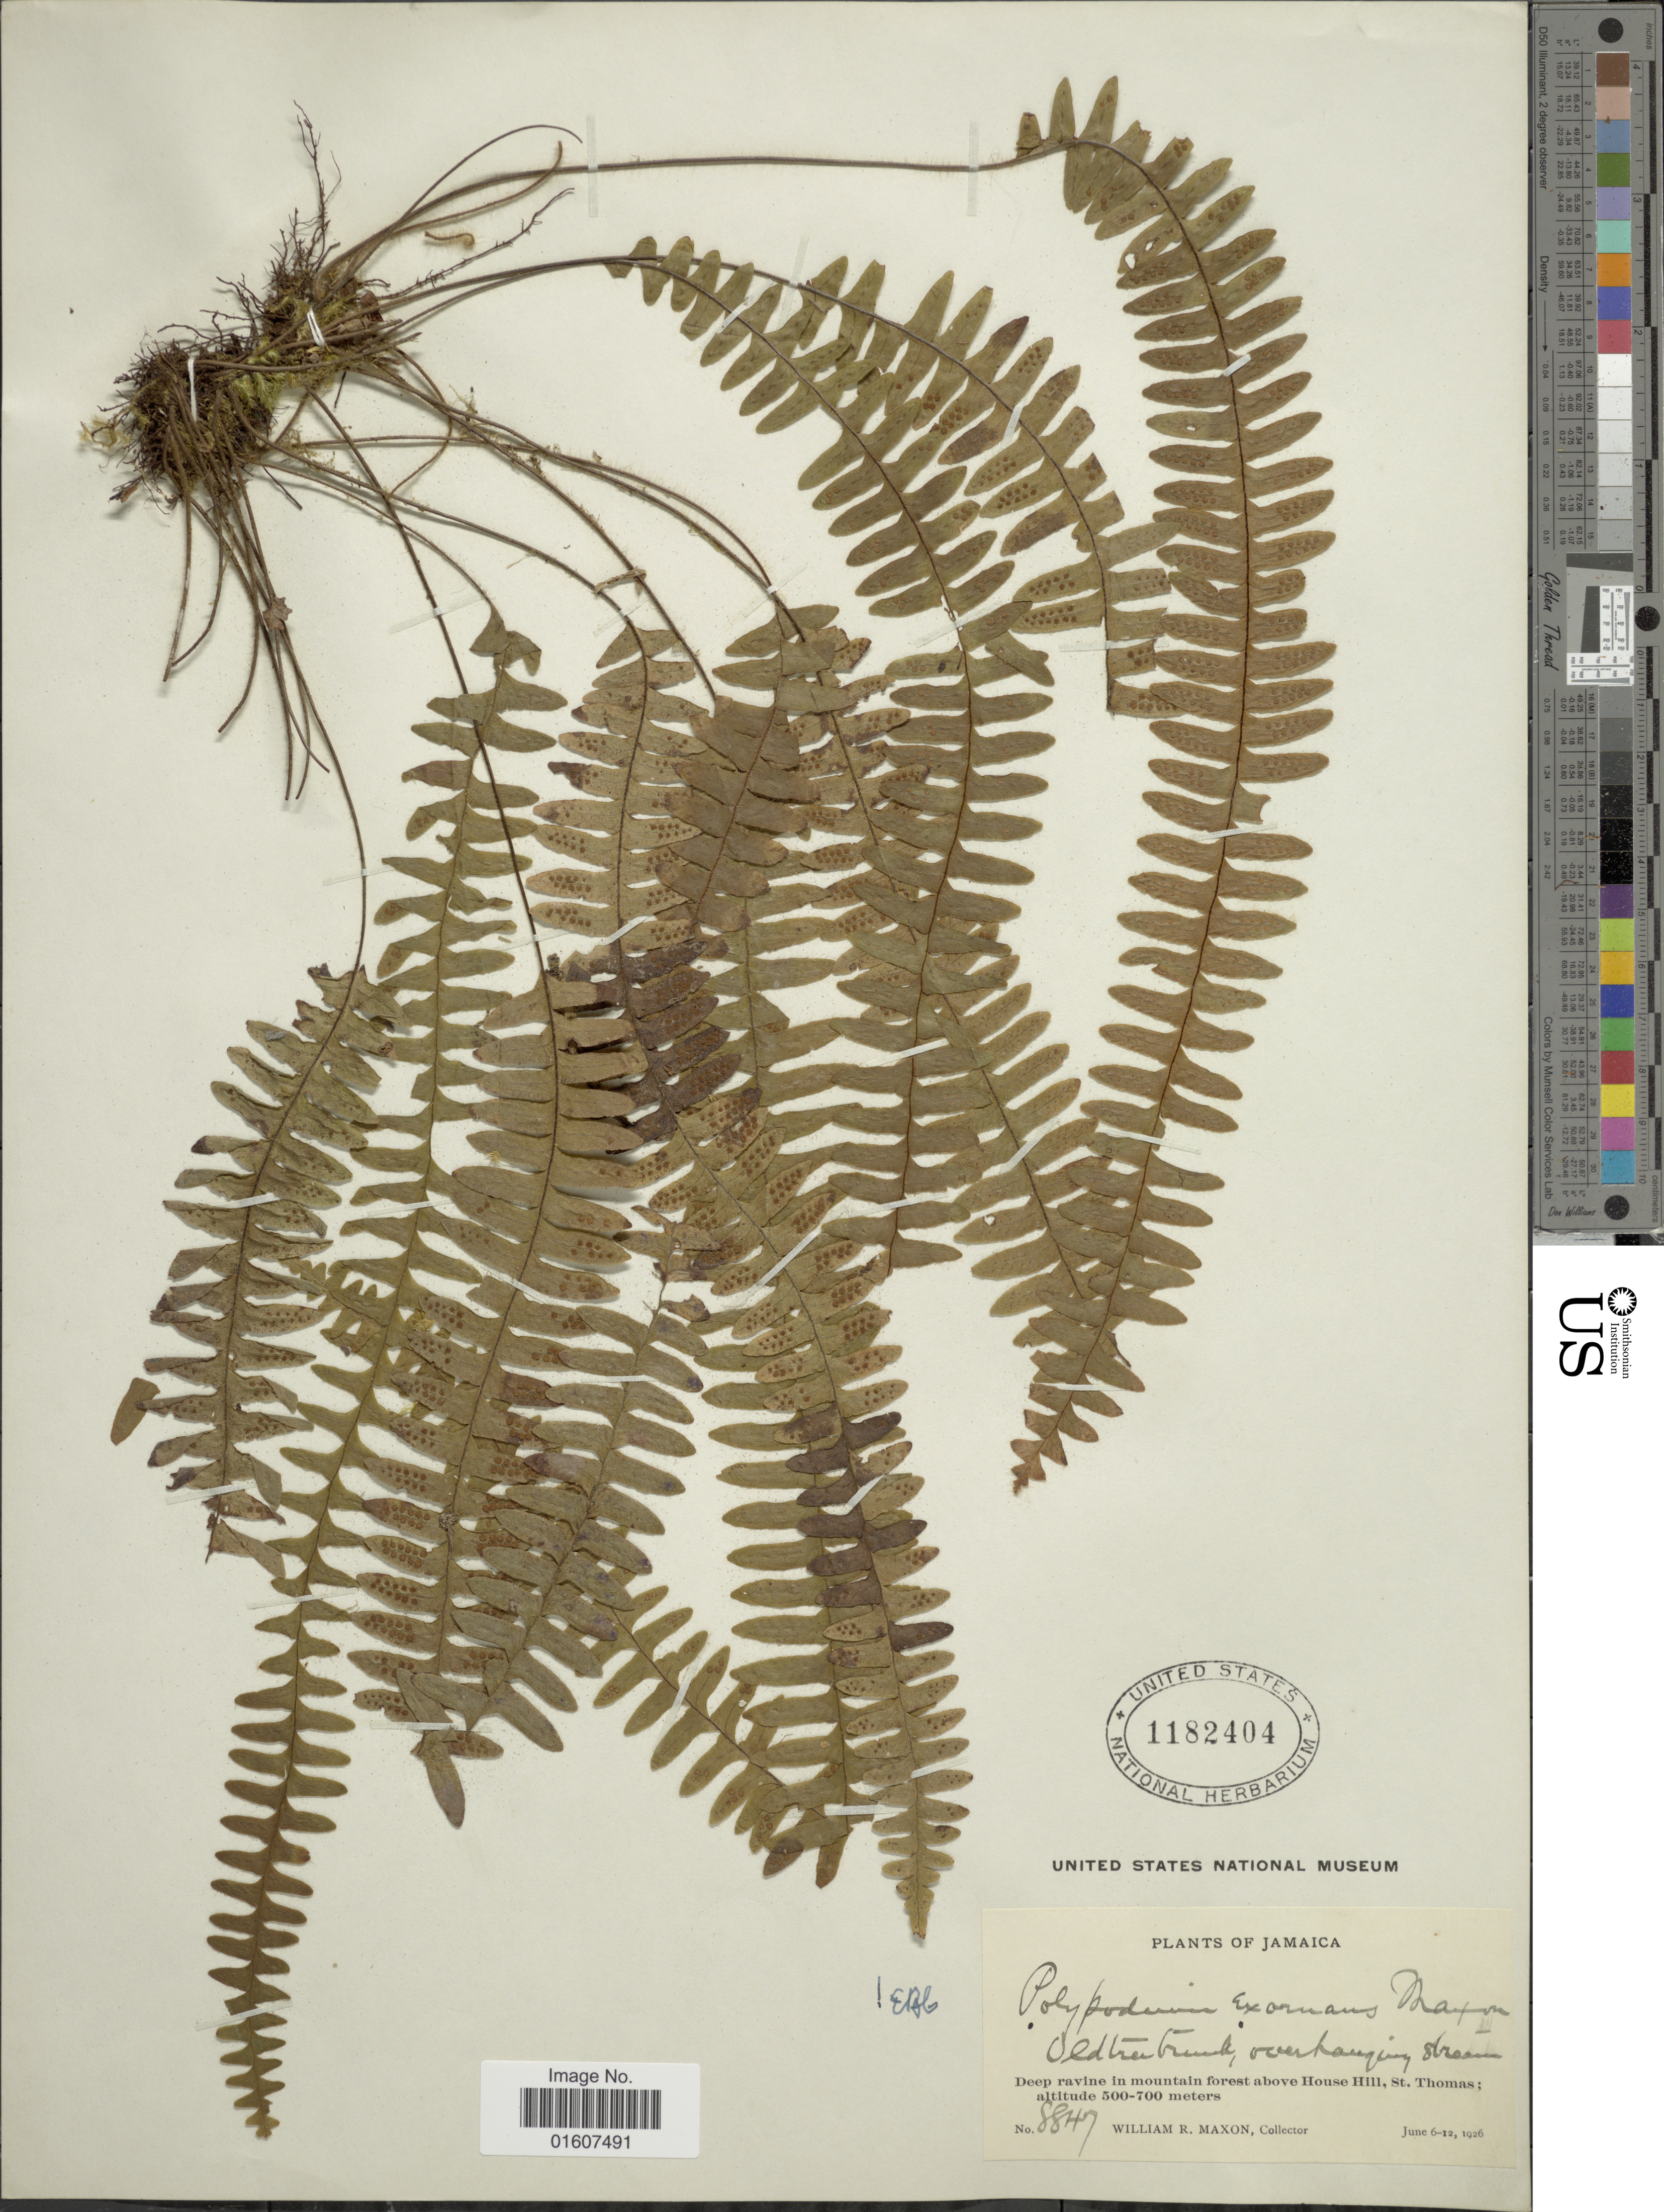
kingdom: Plantae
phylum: Tracheophyta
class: Polypodiopsida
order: Polypodiales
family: Polypodiaceae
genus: Terpsichore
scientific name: Terpsichore exornans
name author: (Maxon) A.R. Sm.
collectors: W. R. Maxon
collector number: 8847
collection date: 1926-06-06/1926-06-12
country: Jamaica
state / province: Saint Thomas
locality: Deep ravine in mountain forest abov House Hill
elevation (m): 500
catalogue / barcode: US 1182404